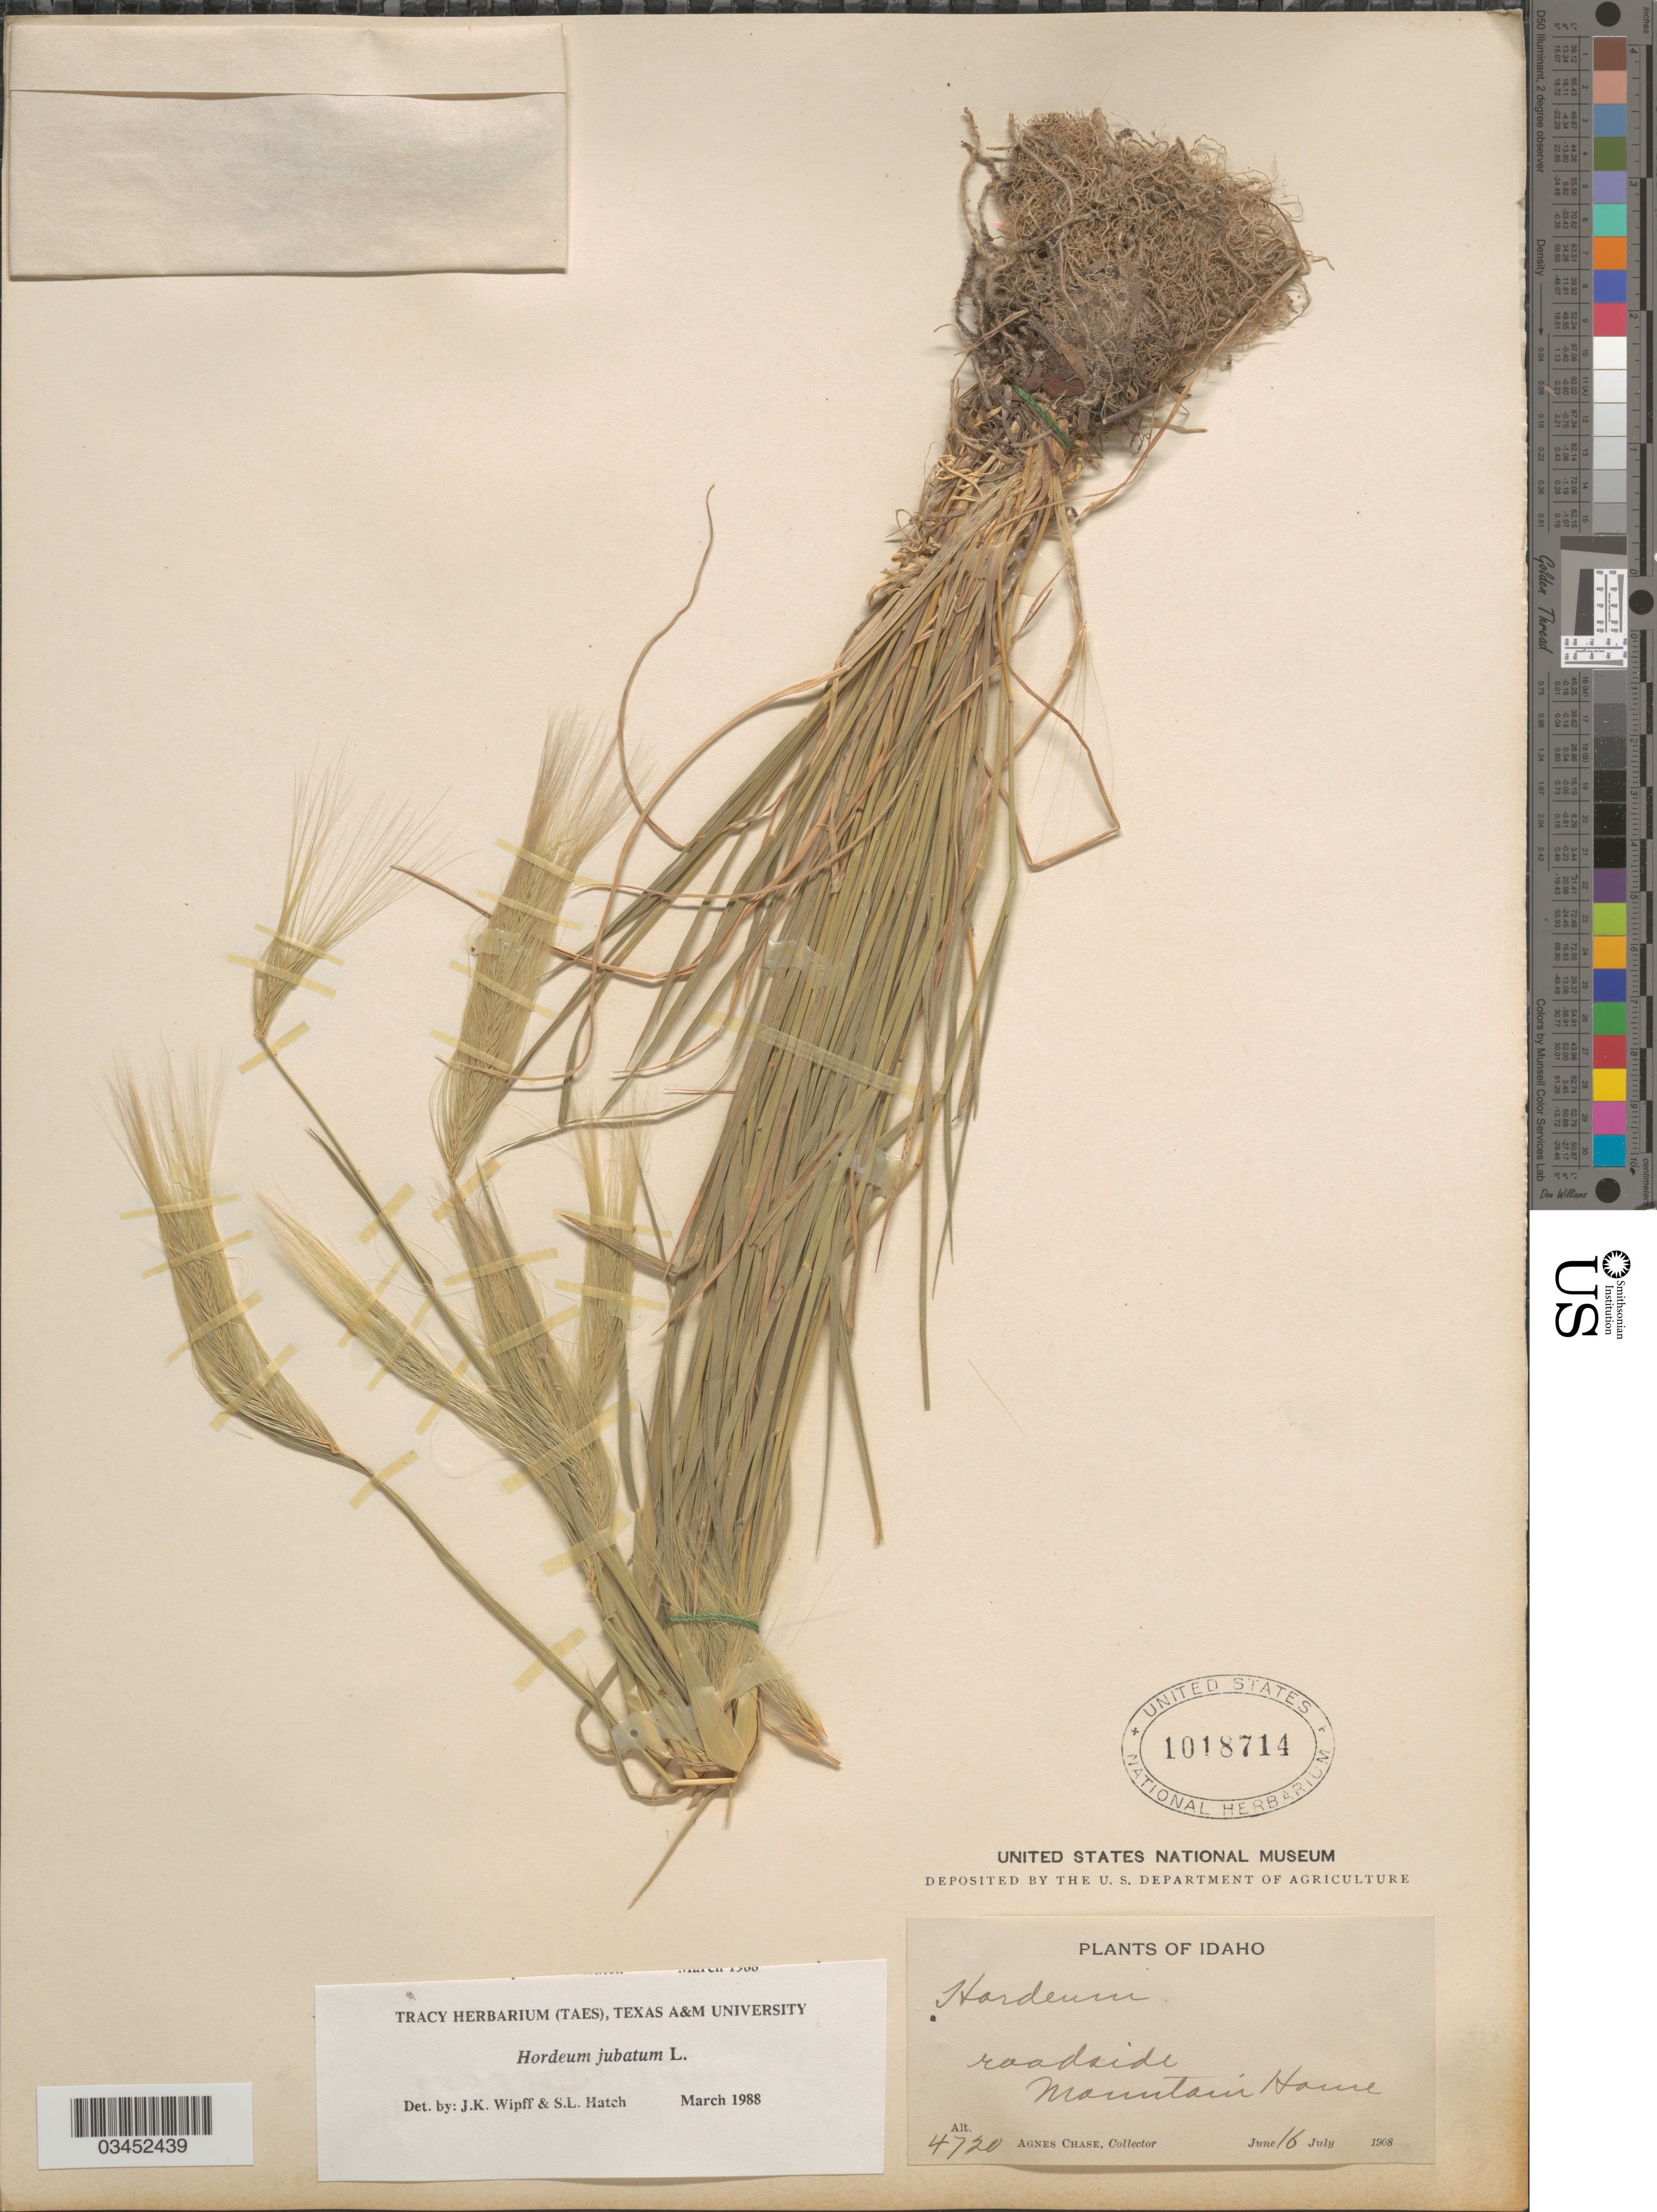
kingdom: Plantae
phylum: Tracheophyta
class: Liliopsida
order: Poales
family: Poaceae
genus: Hordeum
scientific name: Hordeum jubatum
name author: L.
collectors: A. Chase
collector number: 4720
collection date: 1908-06-16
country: United States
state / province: Idaho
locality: Roadside Mountain House.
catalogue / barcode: US 1018714